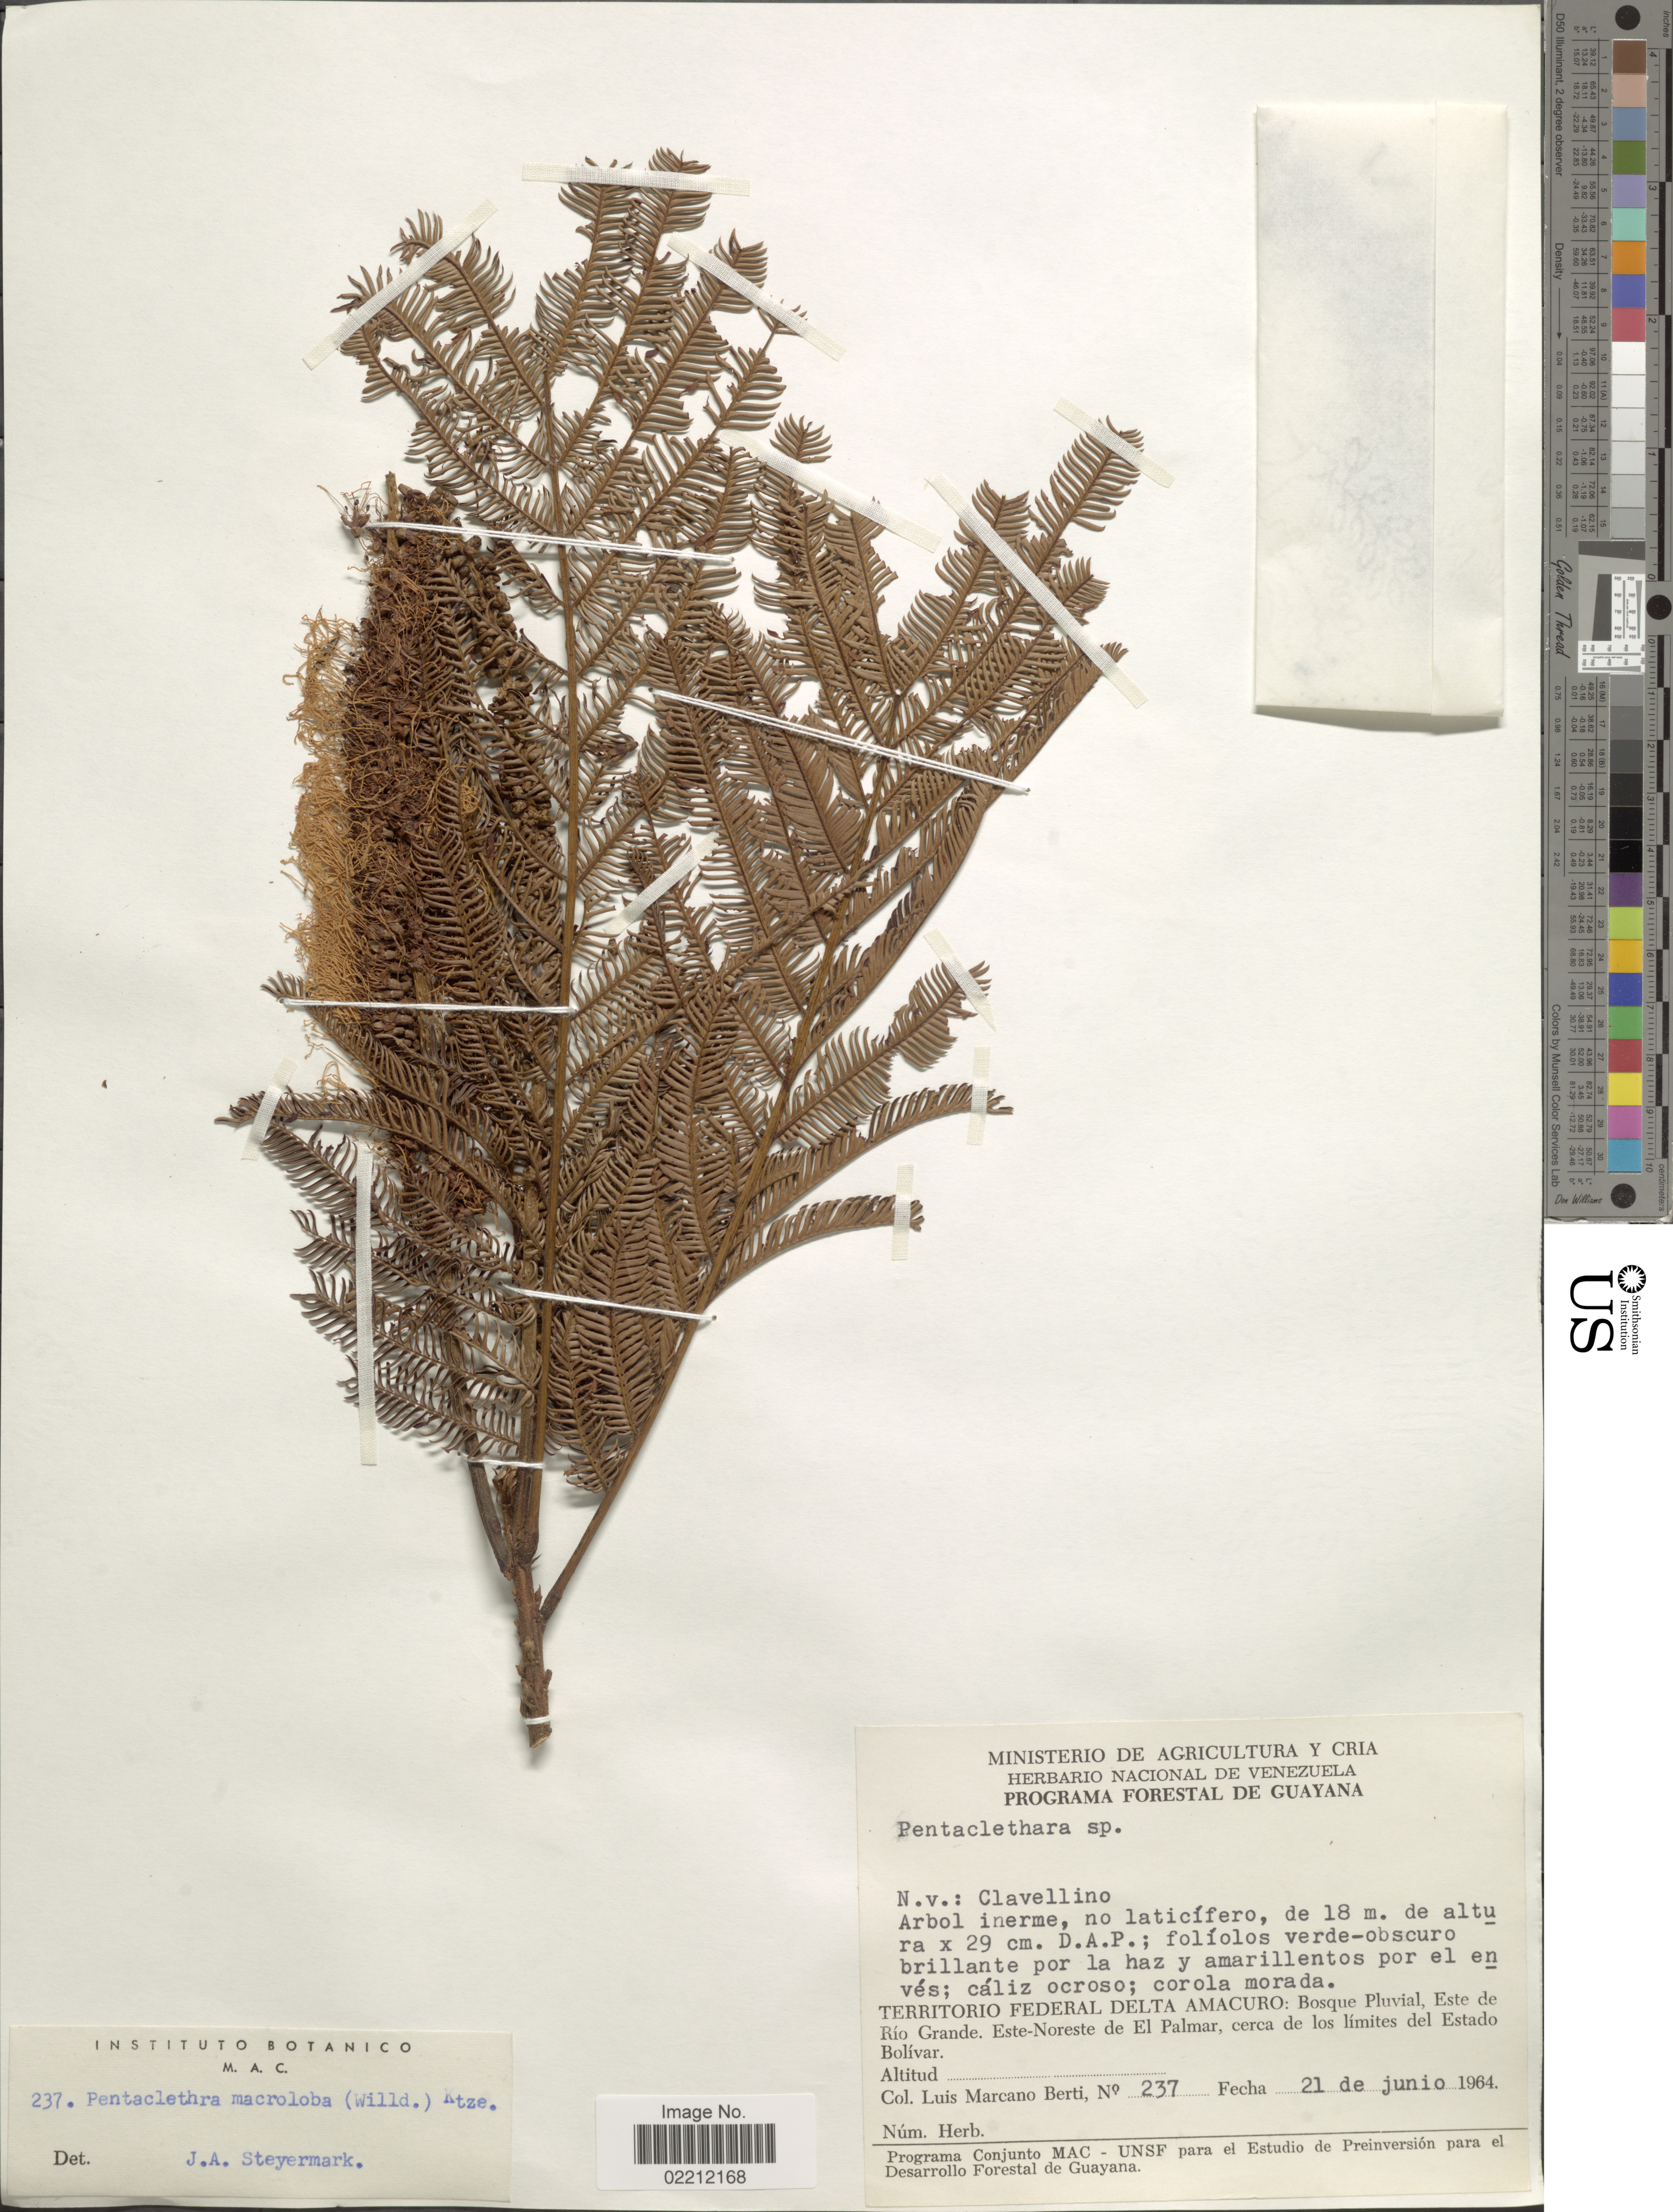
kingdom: Plantae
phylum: Tracheophyta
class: Magnoliopsida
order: Fabales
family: Fabaceae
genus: Pentaclethra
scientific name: Pentaclethra macroloba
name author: (Willd.) Kuntze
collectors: L. Marcano-Berti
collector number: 237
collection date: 1964-06-21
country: Venezuela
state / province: Delta Amacuro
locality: Territorio Federal delta Amacuro: BosquePluvial, Este de rio Grande, Este-Noreste de El Palmar, cerca de los limites del Estado Bolivar.